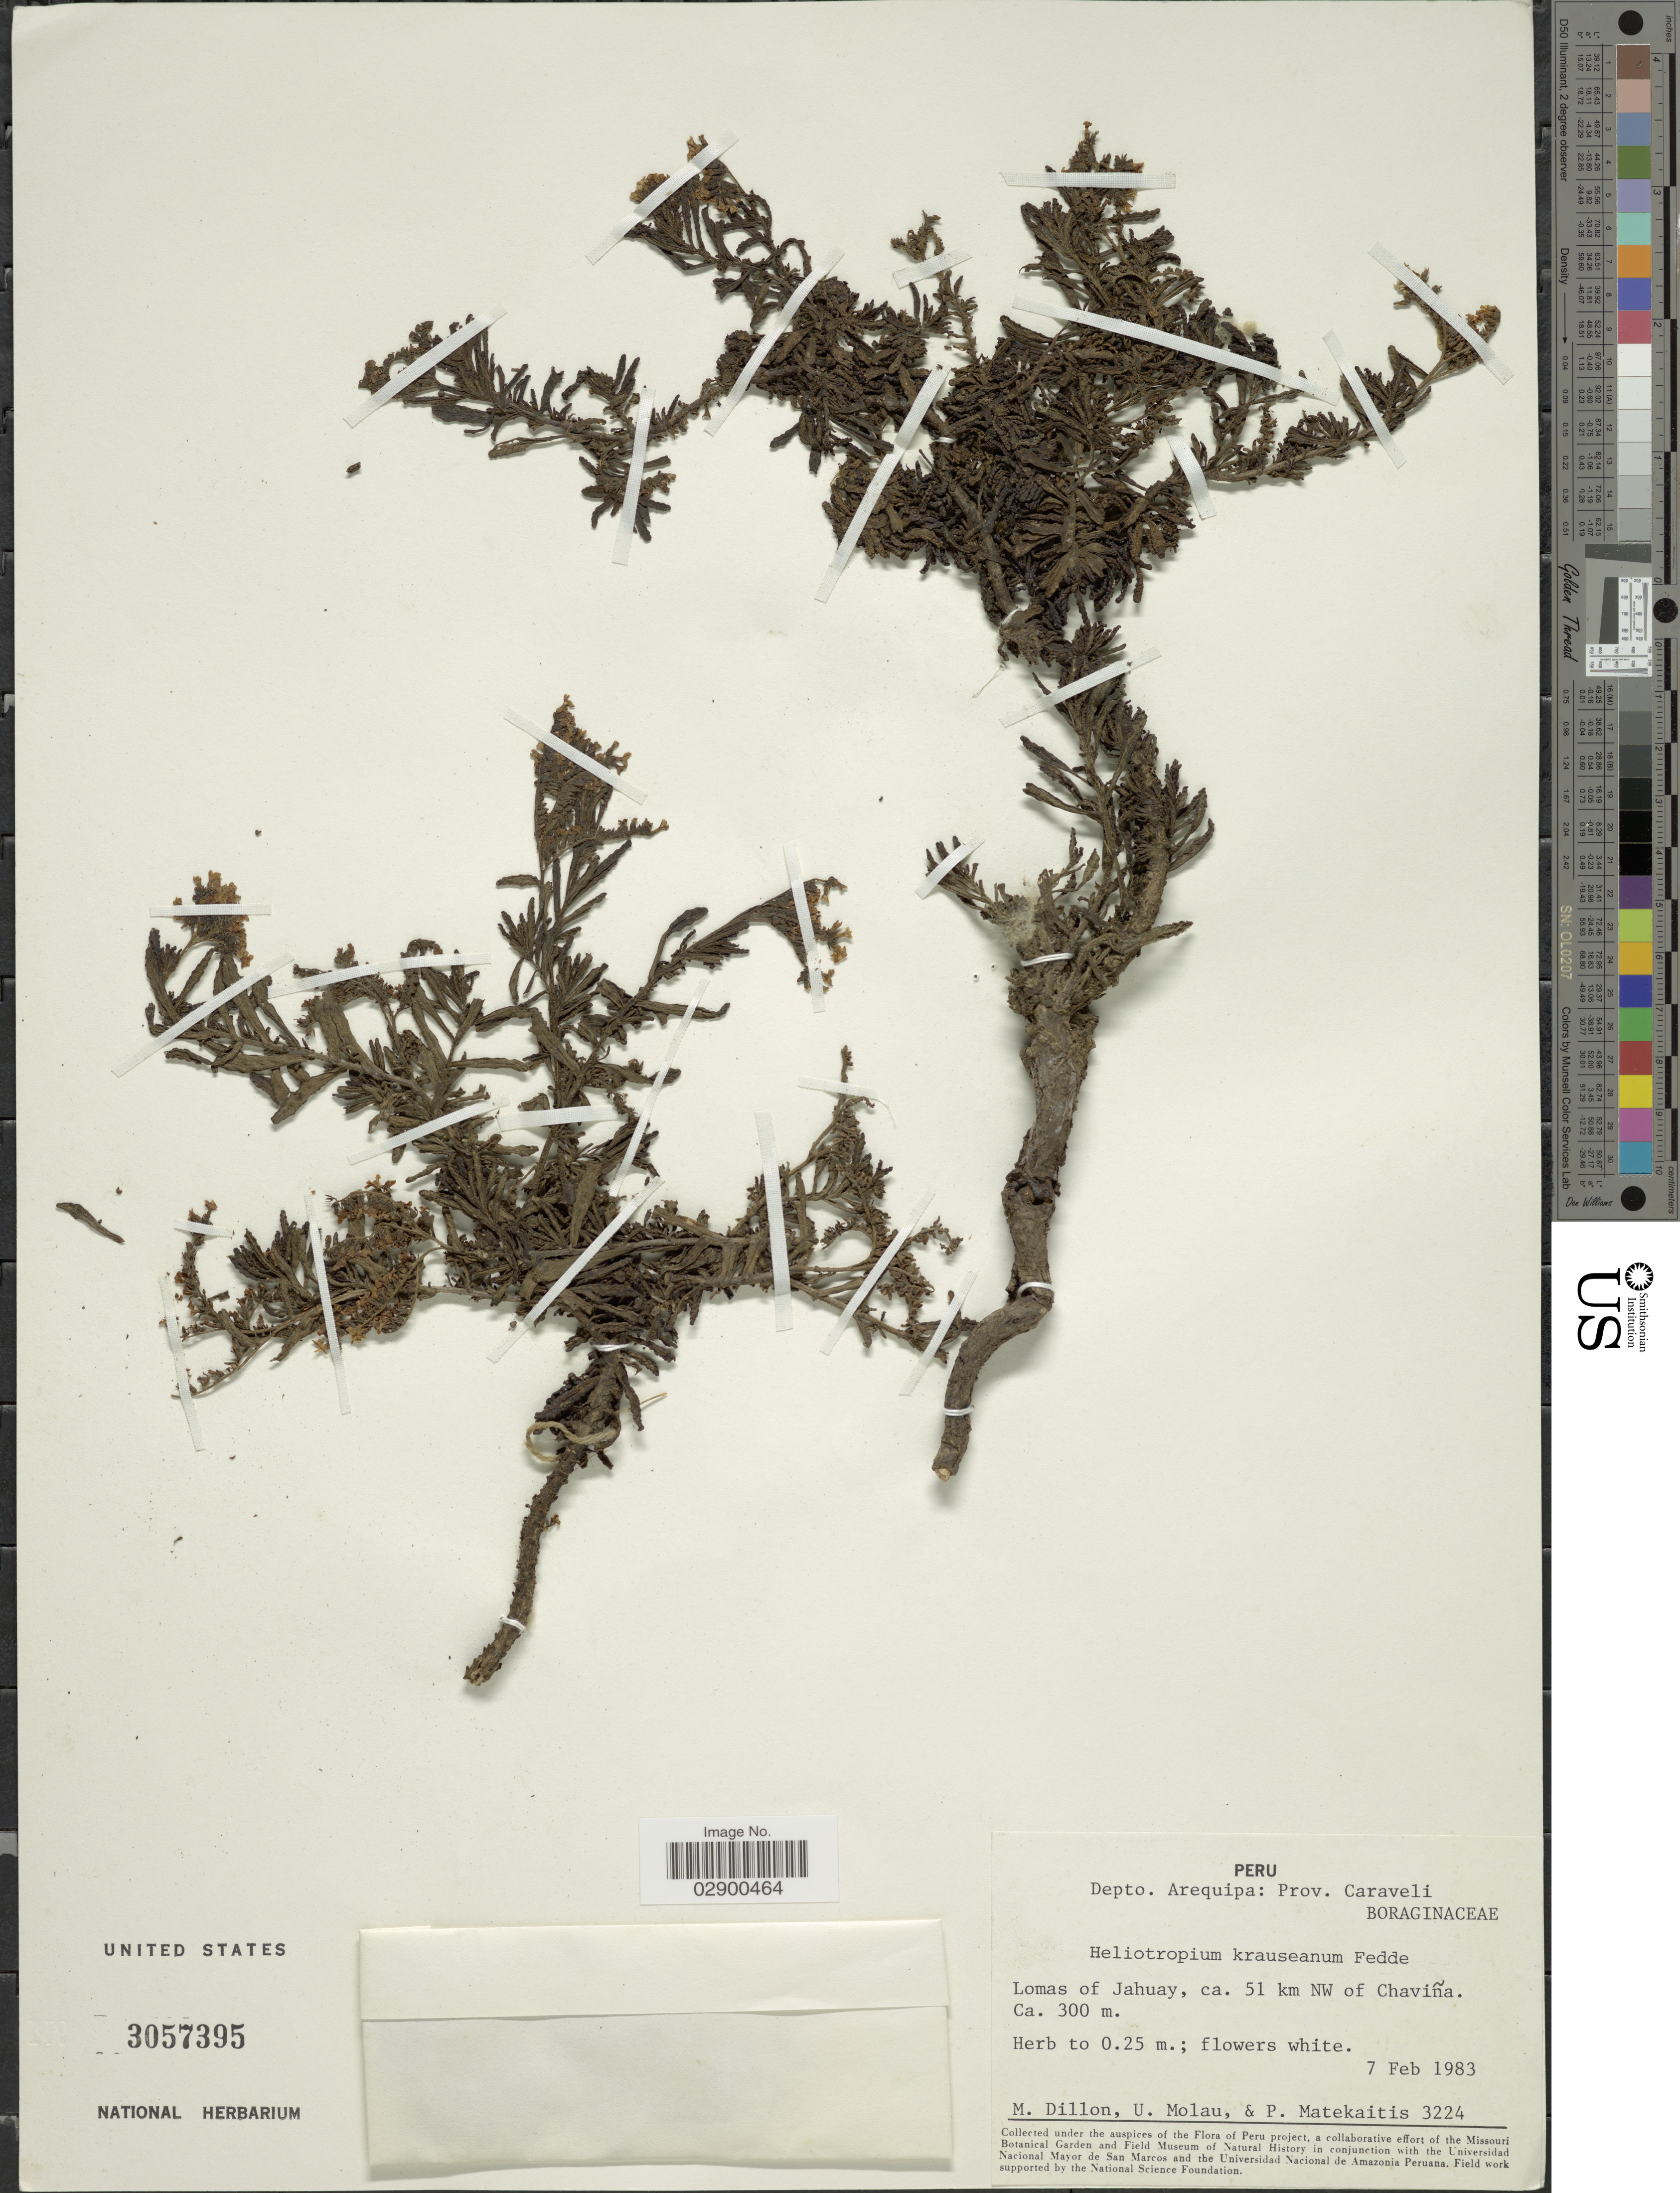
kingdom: Plantae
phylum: Tracheophyta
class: Magnoliopsida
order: Boraginales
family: Heliotropiaceae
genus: Heliotropium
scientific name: Heliotropium krauseanum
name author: Fedde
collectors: M. O. Dillon, U. Molau & P. Matekaitis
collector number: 3224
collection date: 1983-02-07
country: Peru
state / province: Arequipa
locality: Depto. Arequipa, Prov. Caraveli, Lomas of Jahuay, ca. 51 km NW of Chaviña.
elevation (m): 300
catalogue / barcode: US 3057395